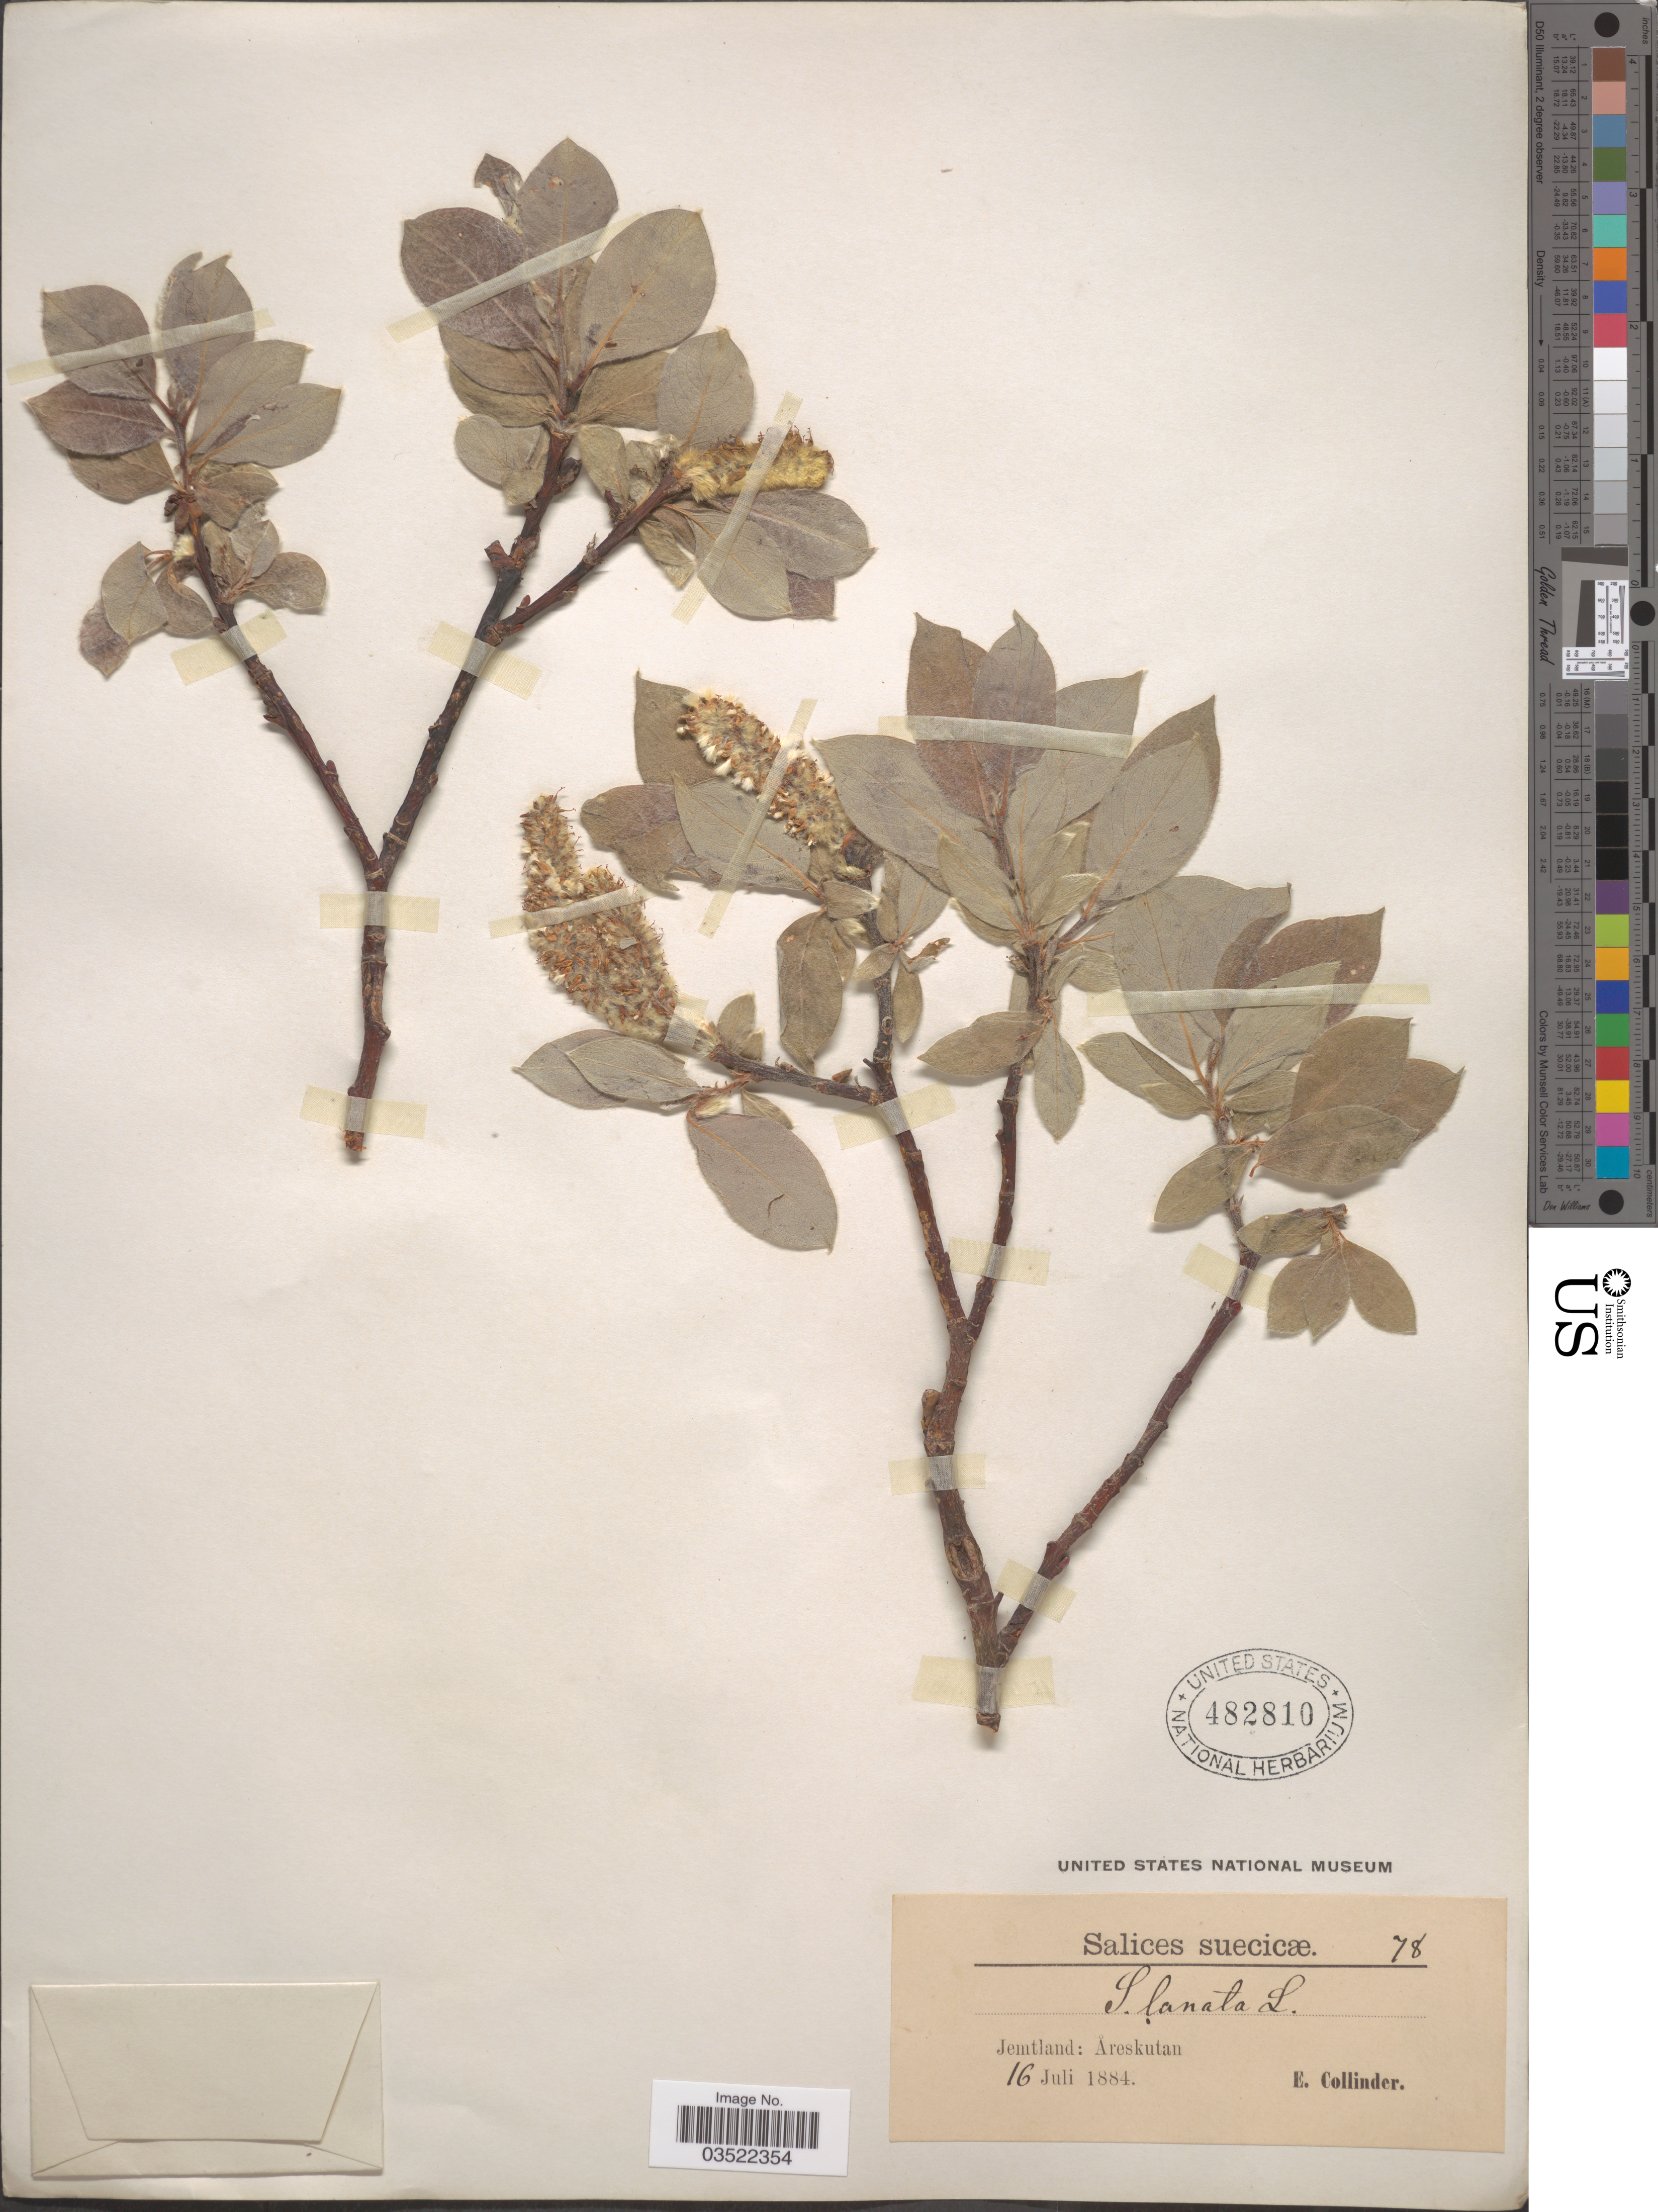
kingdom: Plantae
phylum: Tracheophyta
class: Magnoliopsida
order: Malpighiales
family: Salicaceae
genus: Salix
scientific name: Salix lanata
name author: L.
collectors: E. Collinder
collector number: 78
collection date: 1884-07-16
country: Sweden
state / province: Jämtland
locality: Suecicæ. Jemtland: Åreskutan.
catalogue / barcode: US 482810